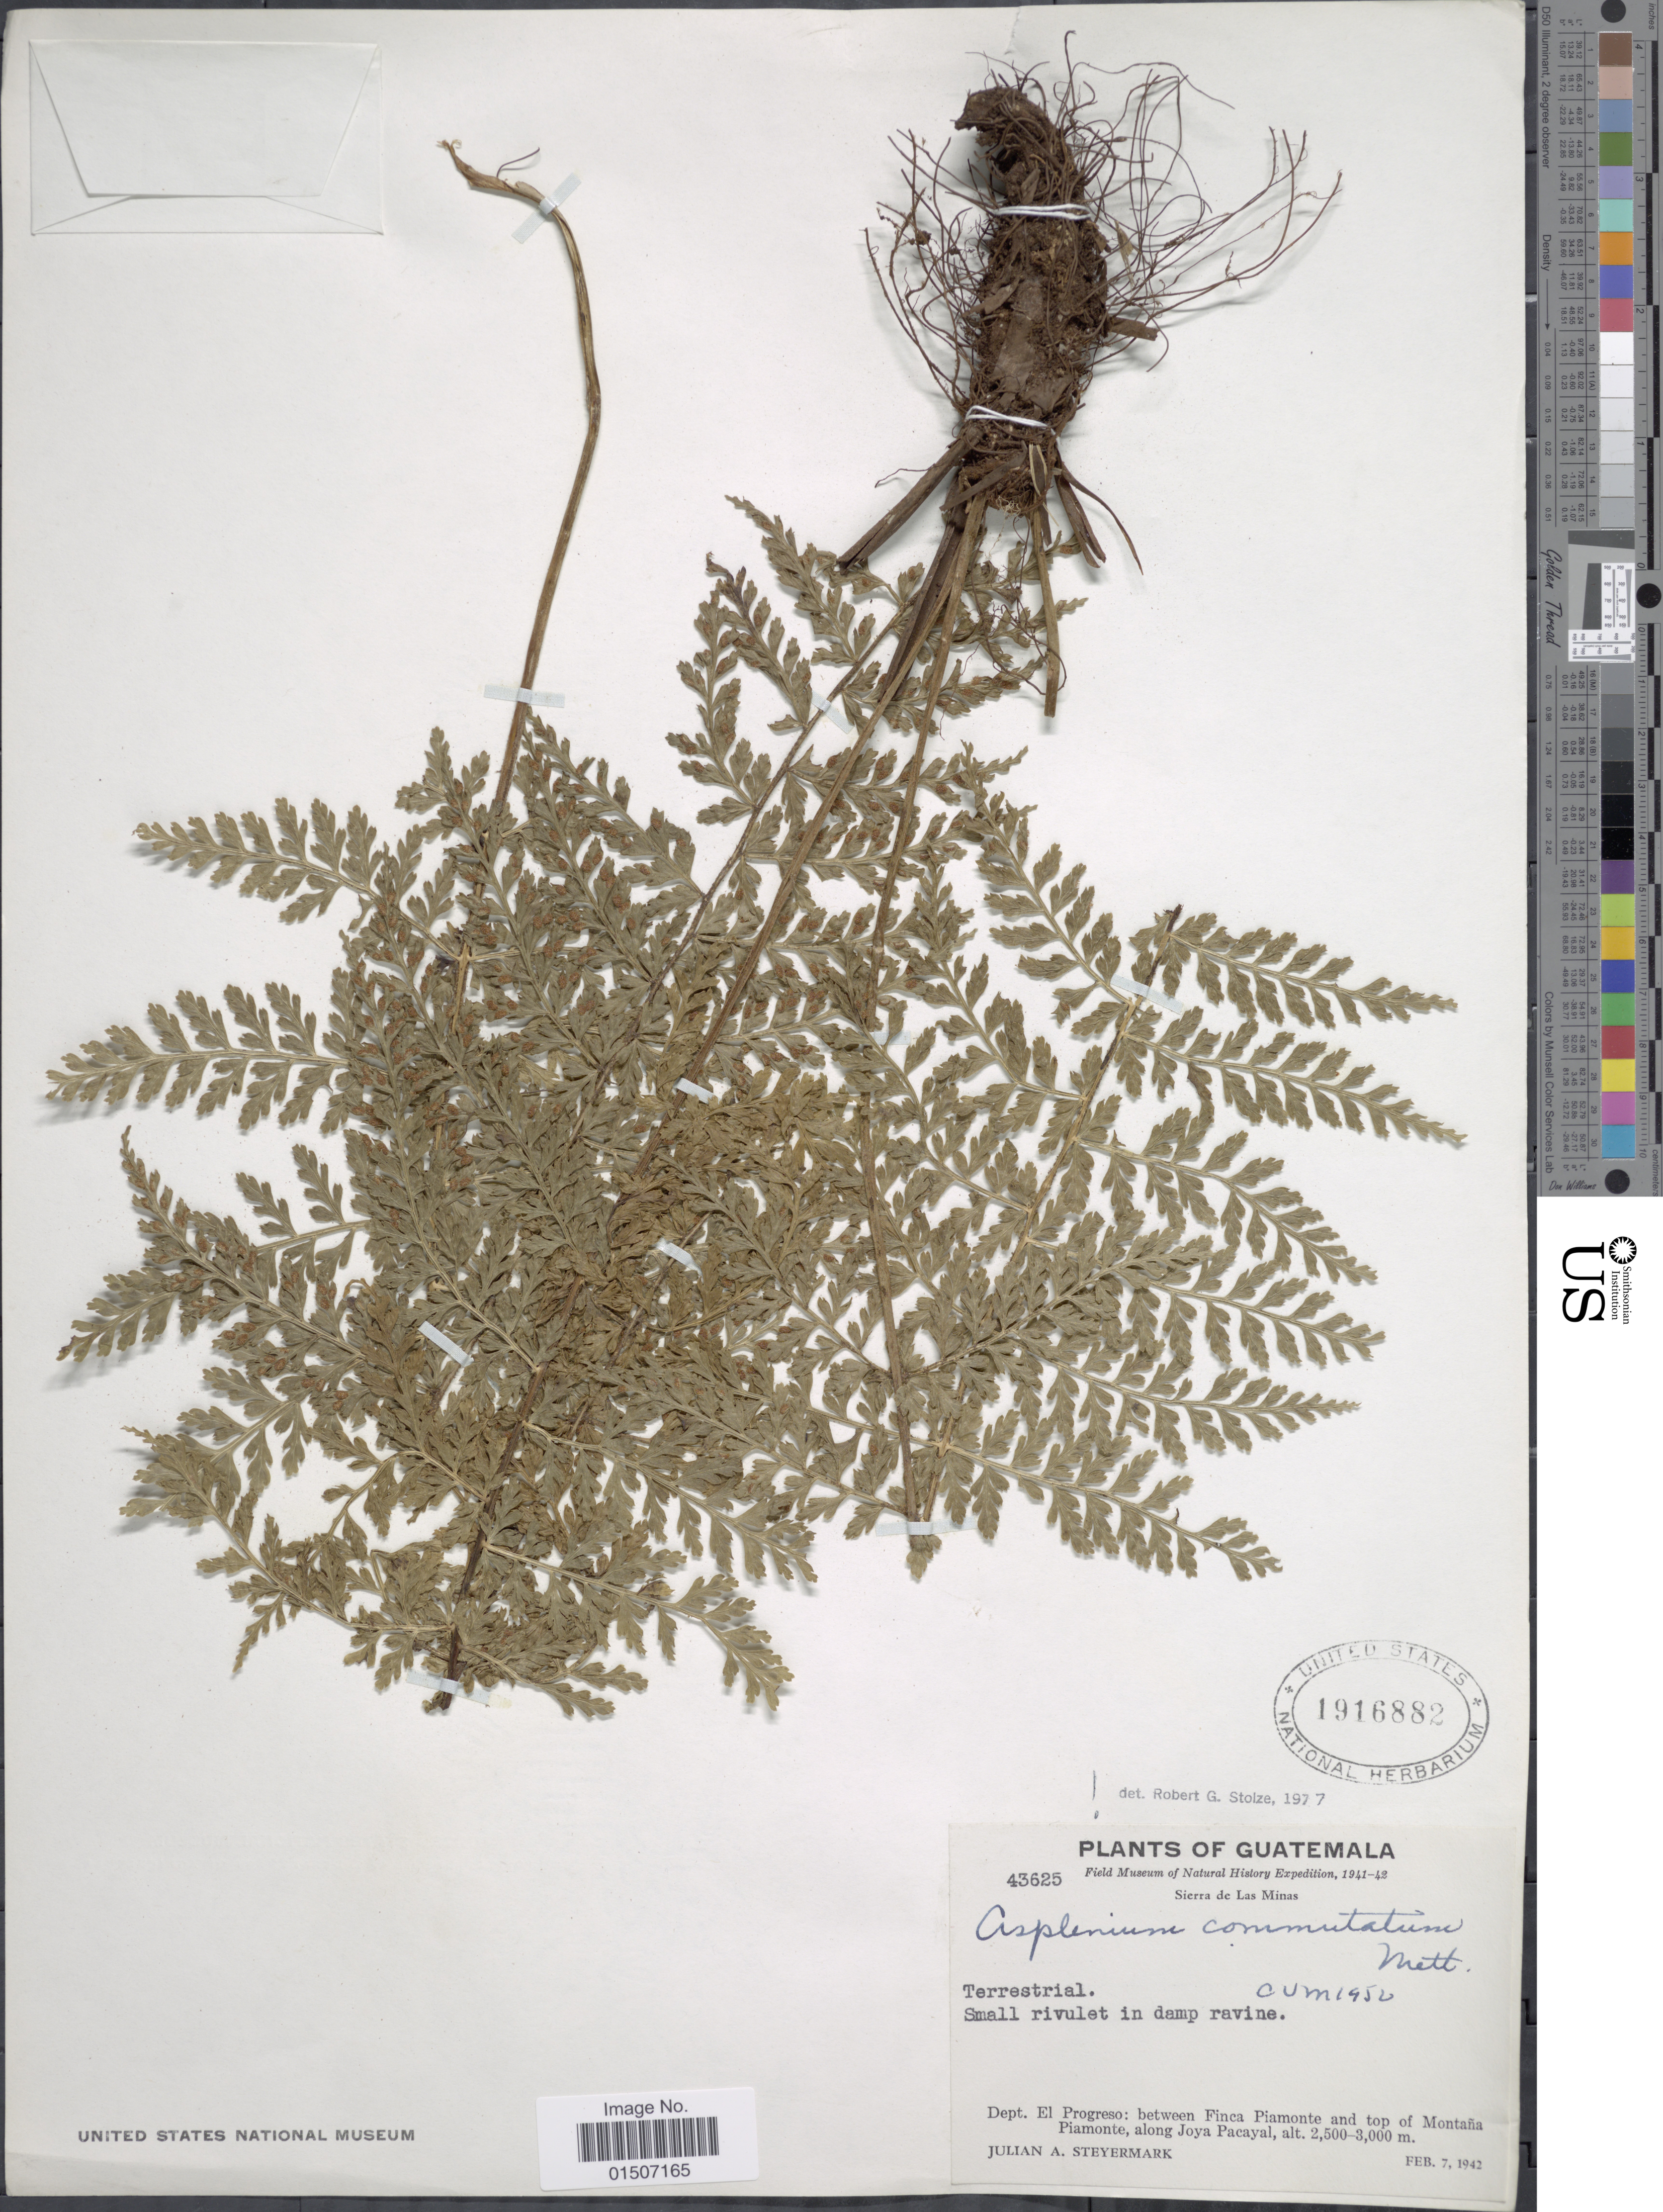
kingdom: Plantae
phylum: Tracheophyta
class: Polypodiopsida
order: Polypodiales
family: Aspleniaceae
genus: Asplenium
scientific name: Asplenium myapteron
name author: Fée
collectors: J. Steyermark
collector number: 43625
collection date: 1942-02-07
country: Guatemala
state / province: El Progreso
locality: Dept. El Progreso: between Finca Piamonte and top of Montaña Piamonte, along Joya Pacayal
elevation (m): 2500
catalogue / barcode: US 1916882